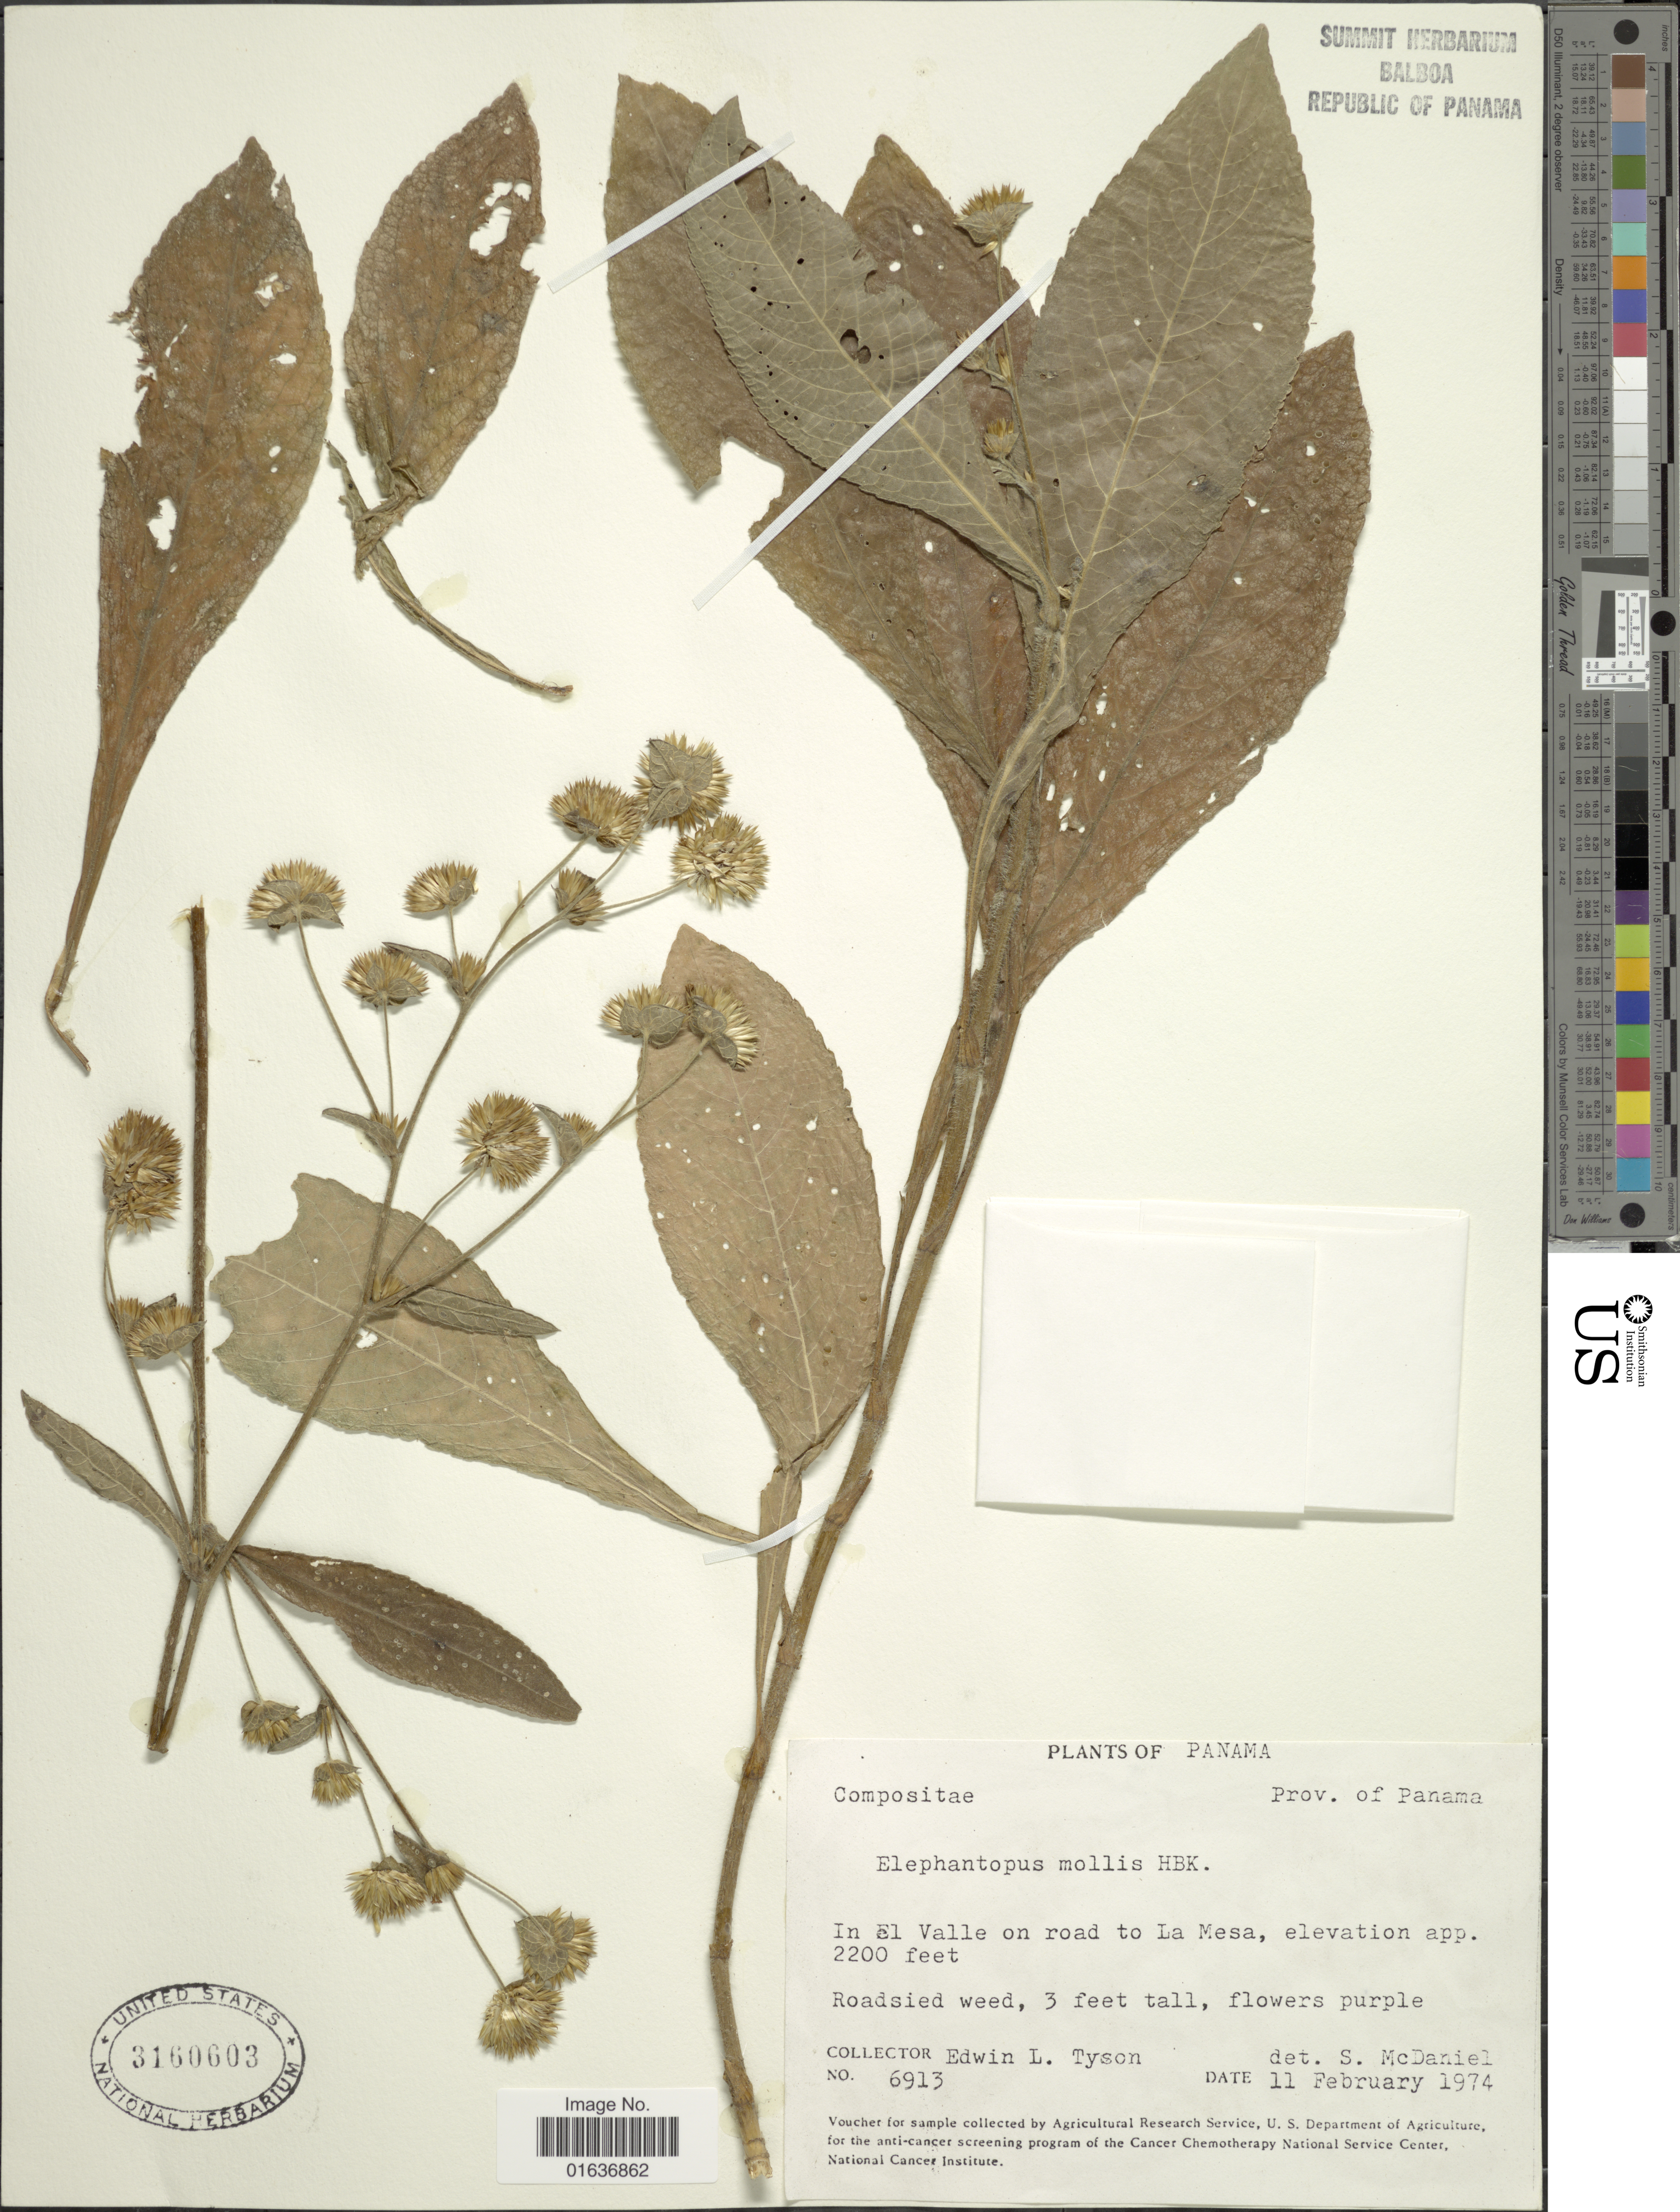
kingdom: Plantae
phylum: Tracheophyta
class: Magnoliopsida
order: Asterales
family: Asteraceae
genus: Elephantopus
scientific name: Elephantopus mollis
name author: Kunth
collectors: E. L. Tyson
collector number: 6913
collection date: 1974-02-11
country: Panama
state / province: Panamá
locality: In El Valle on road to La Mesa, Roadside weed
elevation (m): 671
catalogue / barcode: US 3160603